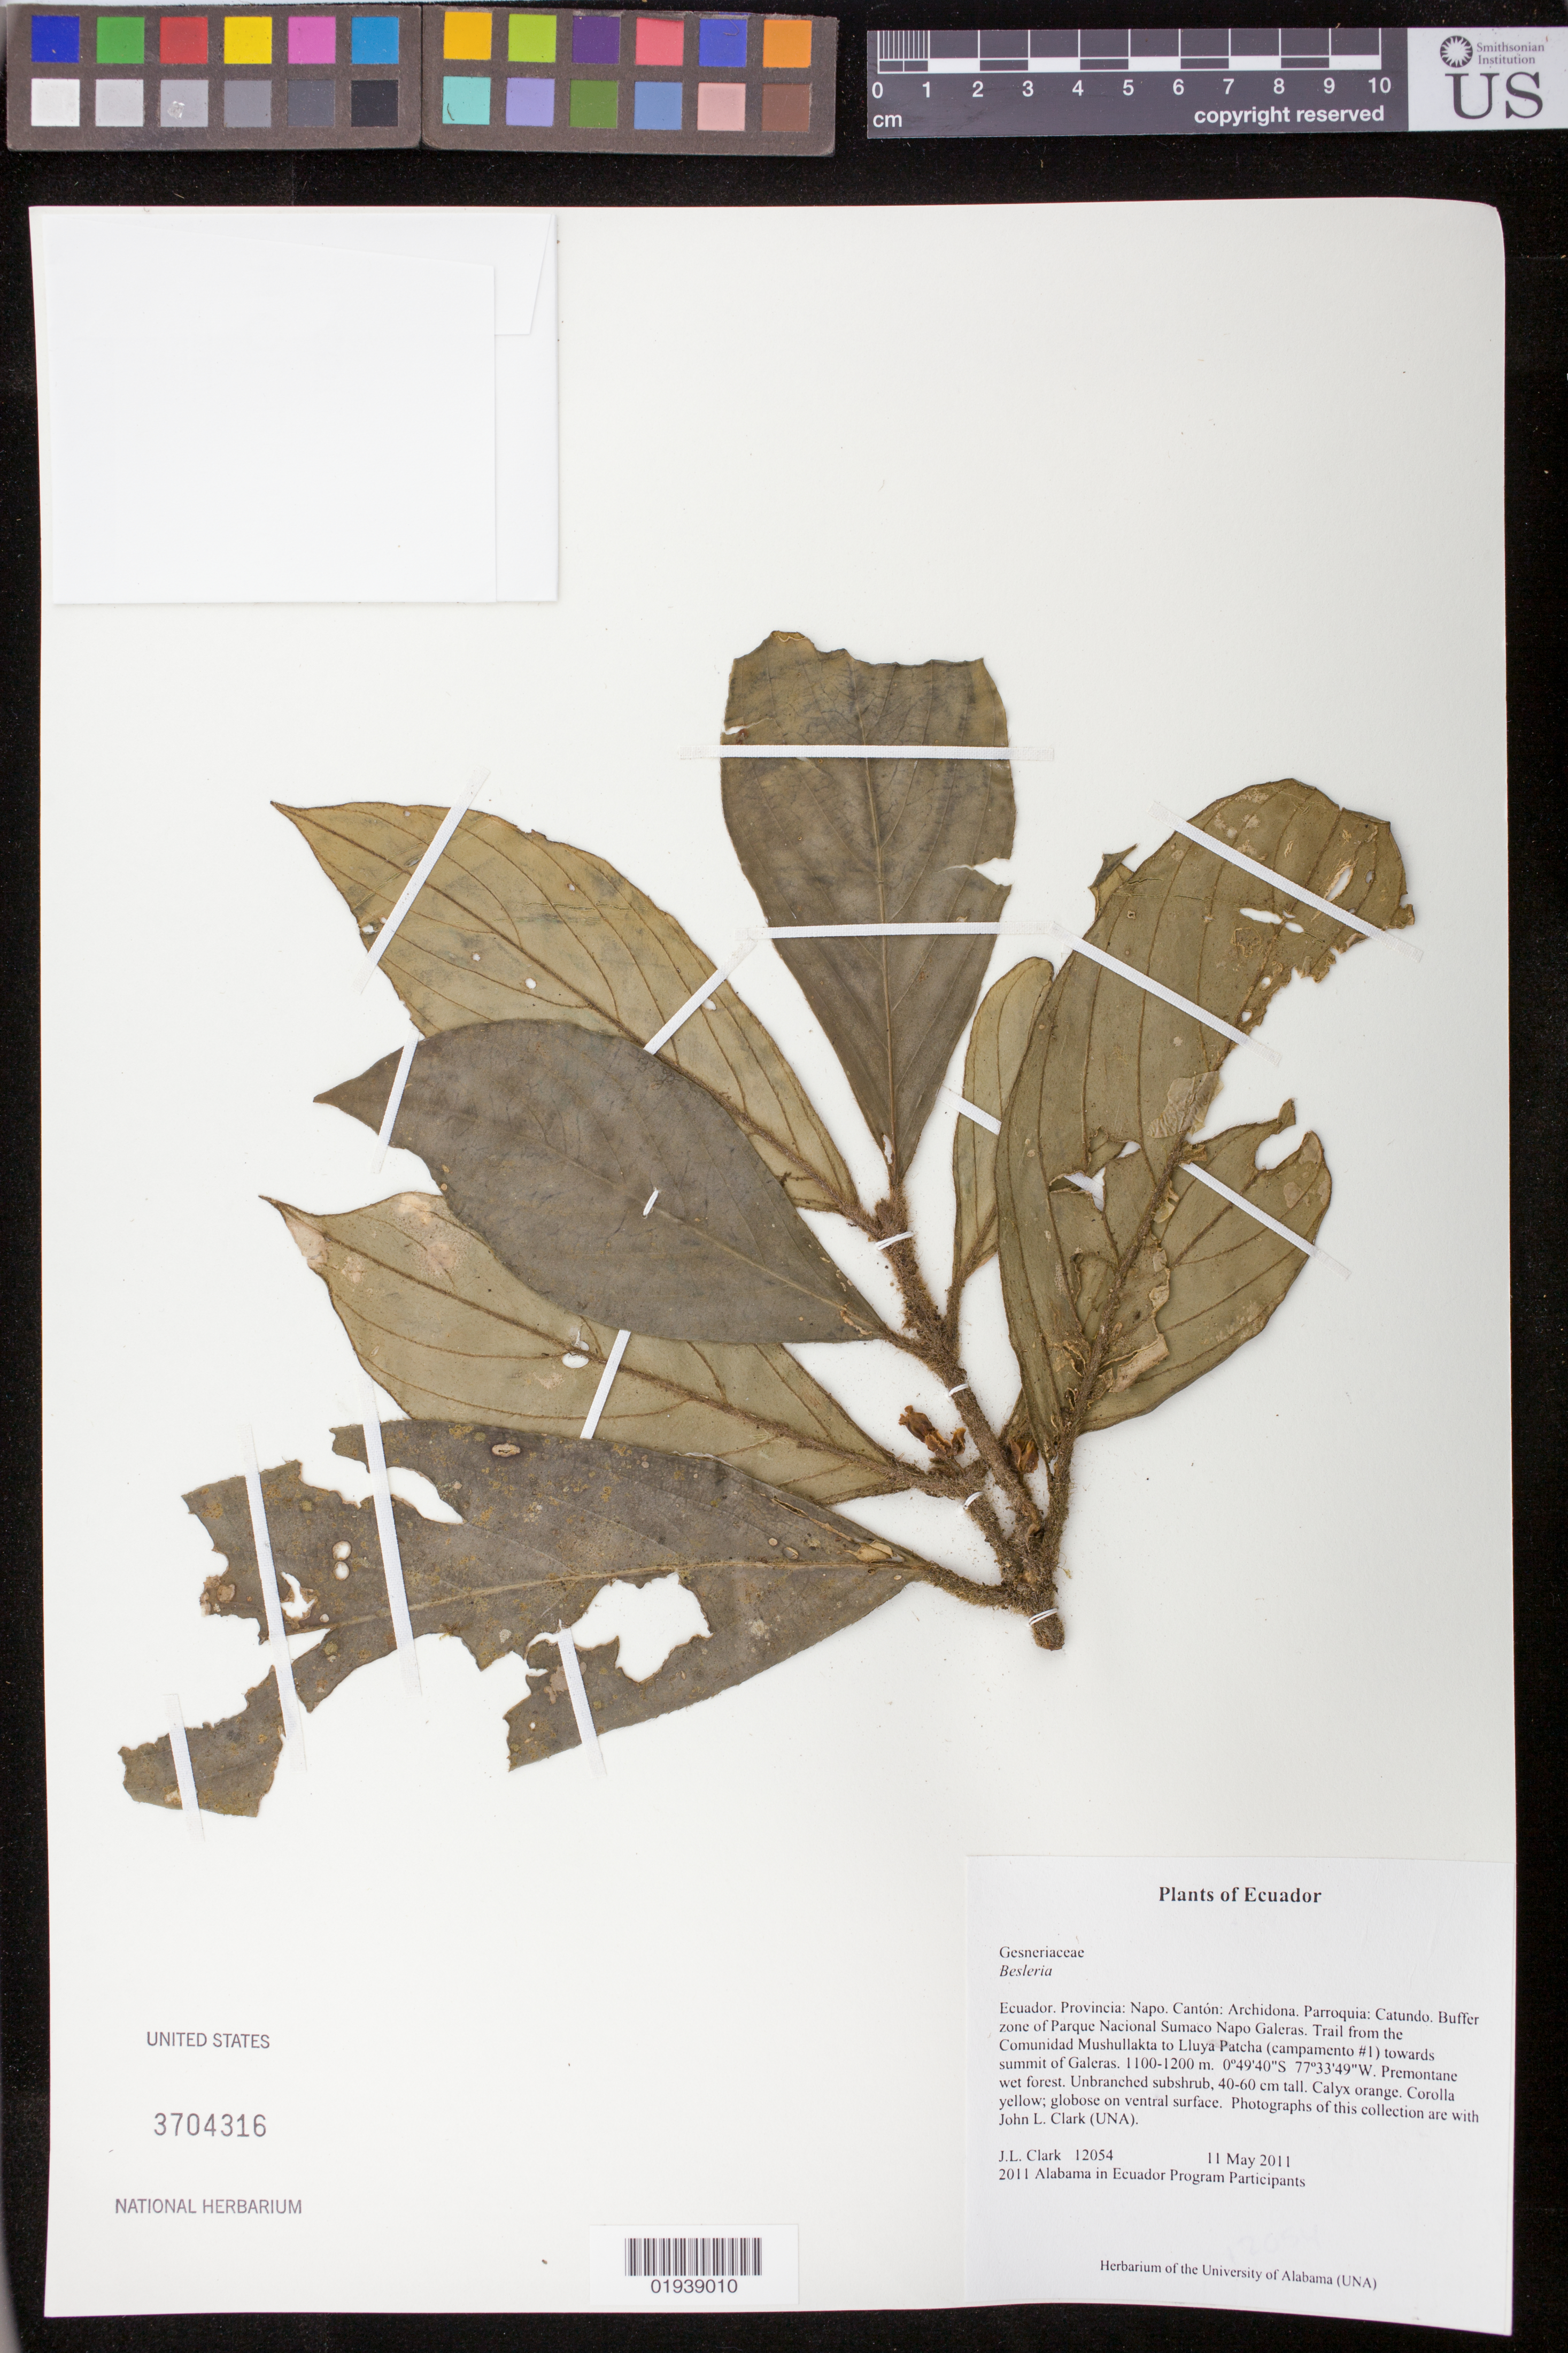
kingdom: Plantae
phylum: Tracheophyta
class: Magnoliopsida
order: Lamiales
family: Gesneriaceae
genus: Besleria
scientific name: Besleria sp.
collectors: J. L. Clark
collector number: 12054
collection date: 2011-05-11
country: Ecuador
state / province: Napo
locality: Canton Archidona, Parroquia Catundo, Buffer zone of Parque National Sumaco Napo Galeras. Trail from the Communidad Mushullakta to Lluya Patcha (campamento #1) towards summit of Galeras.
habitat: Premontane wet forest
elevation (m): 1100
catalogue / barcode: US 3704316